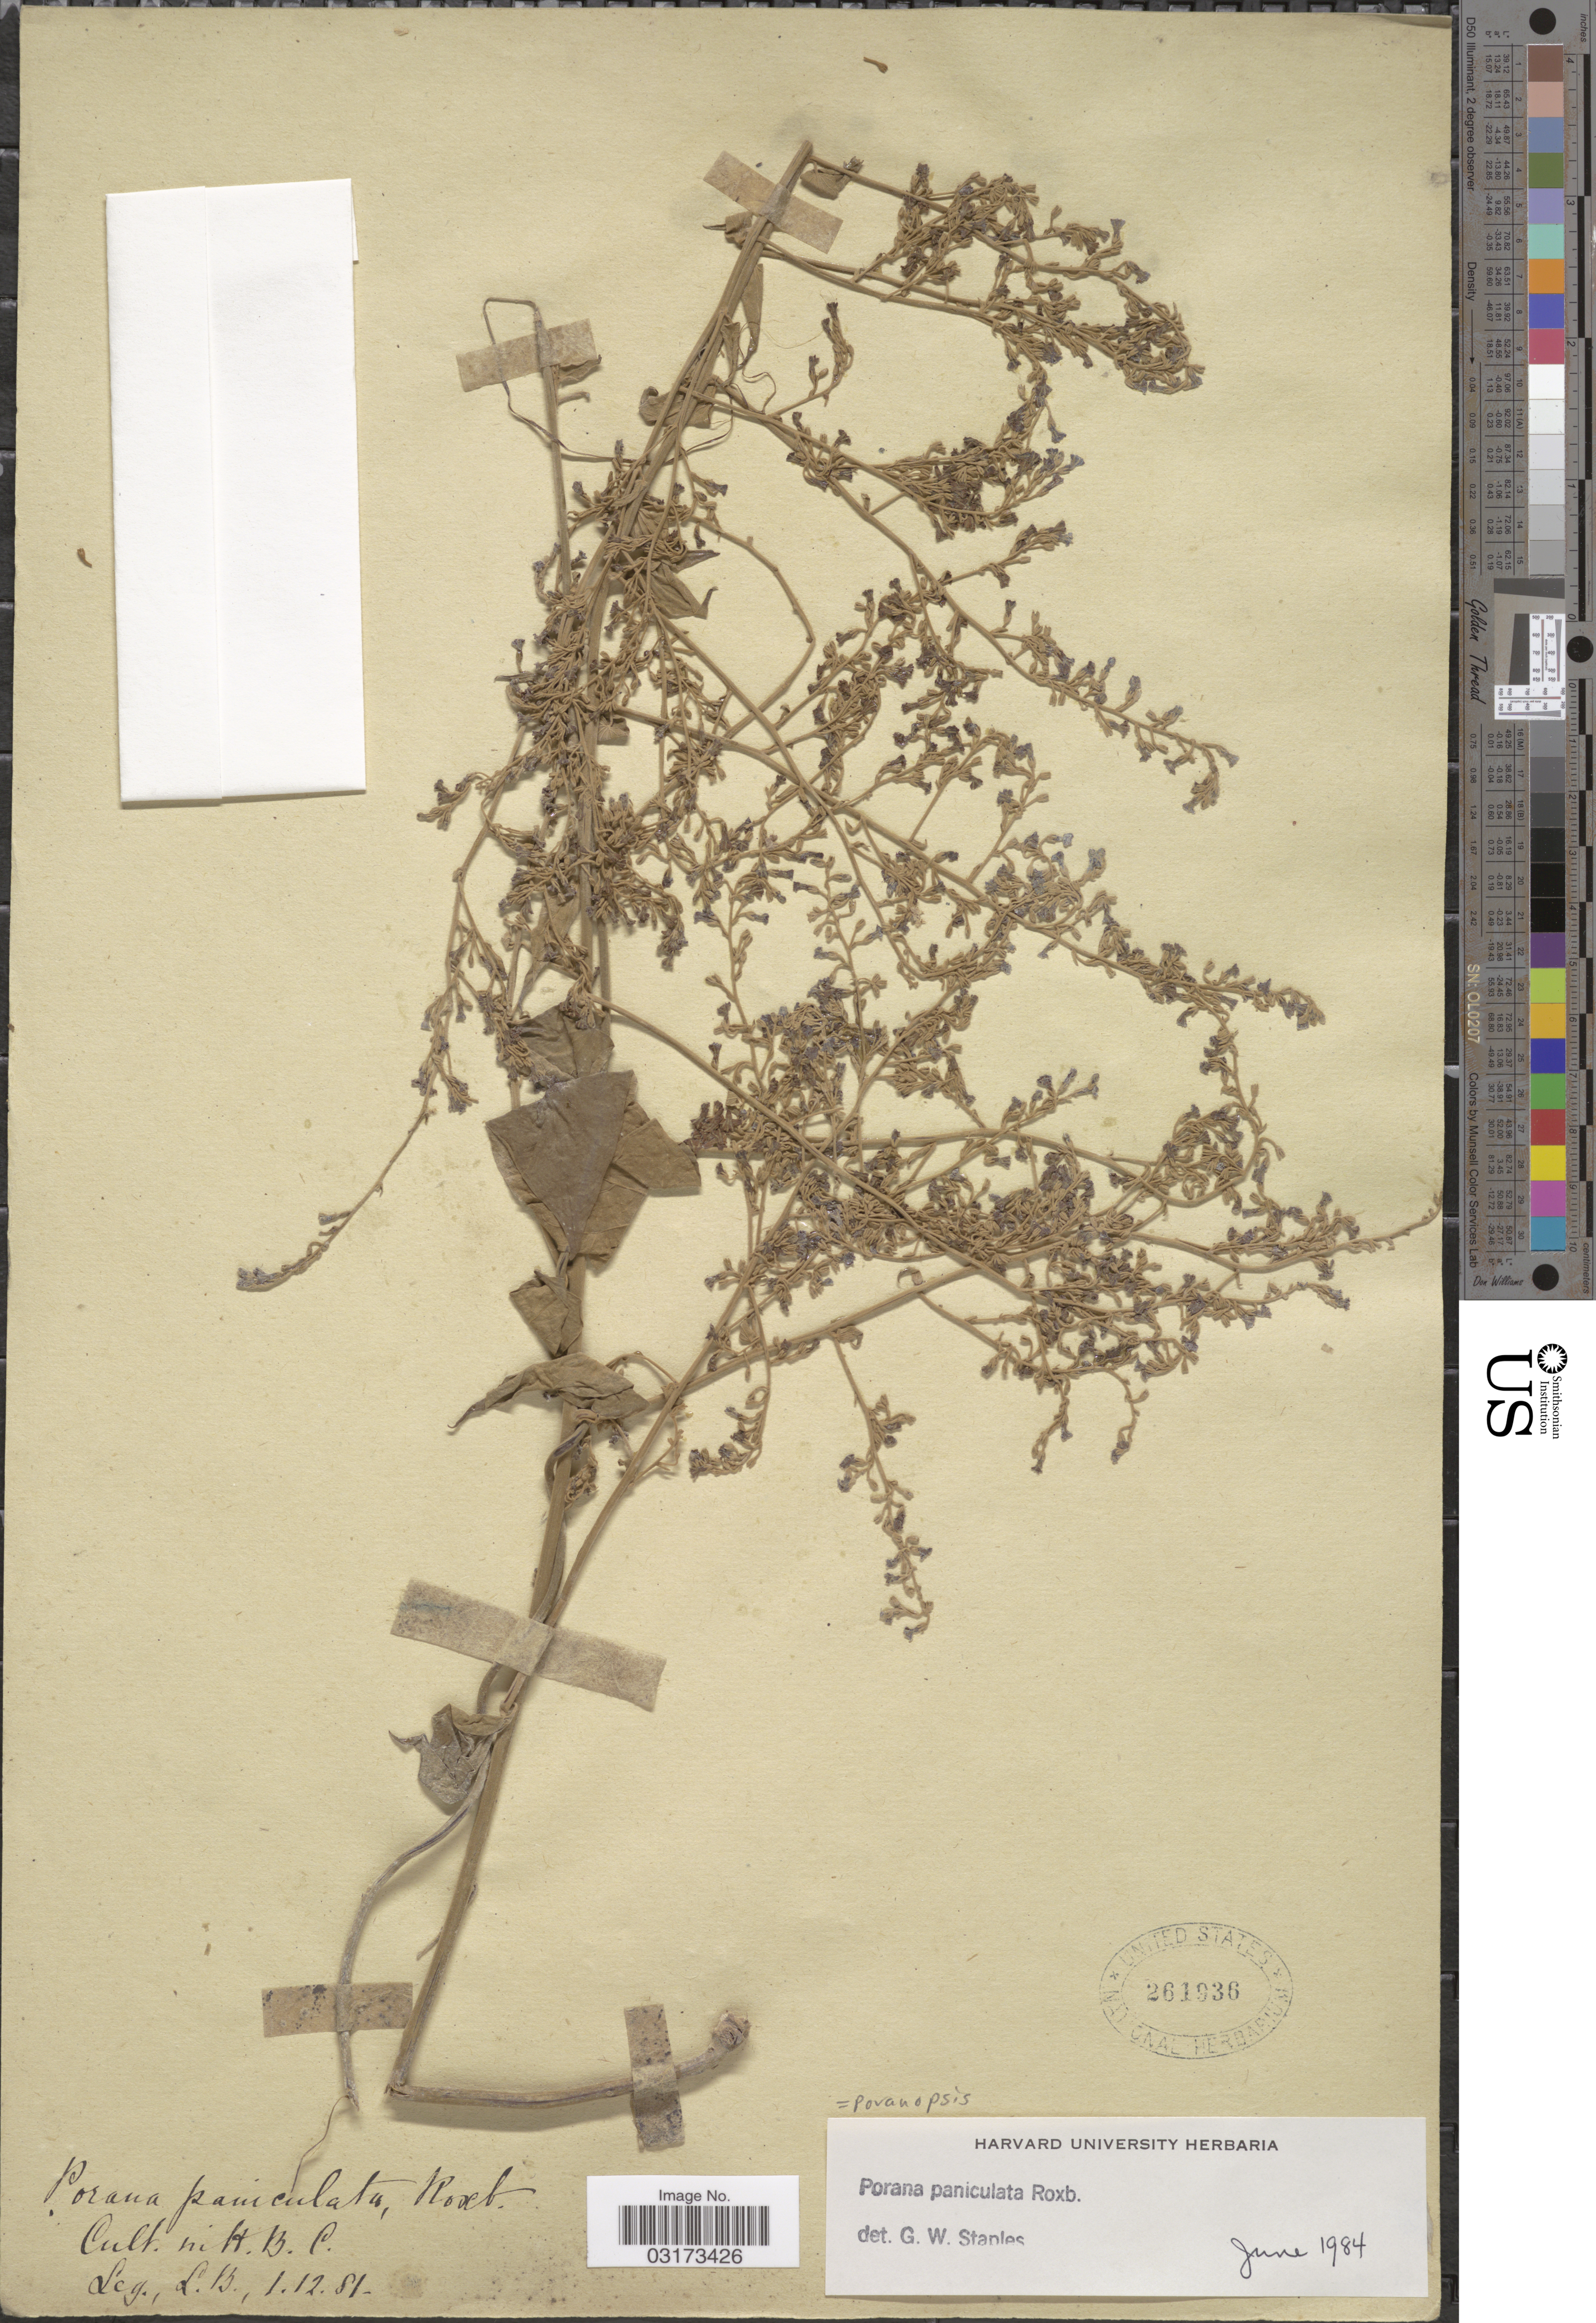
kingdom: Plantae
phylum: Tracheophyta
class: Magnoliopsida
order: Solanales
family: Convolvulaceae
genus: Poranopsis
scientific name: Poranopsis paniculata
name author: (Roxb.) Roberty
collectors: L. B.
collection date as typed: Transcribed d/m/y: 1/12/81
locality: Cult. in H.B.P.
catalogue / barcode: US 261936